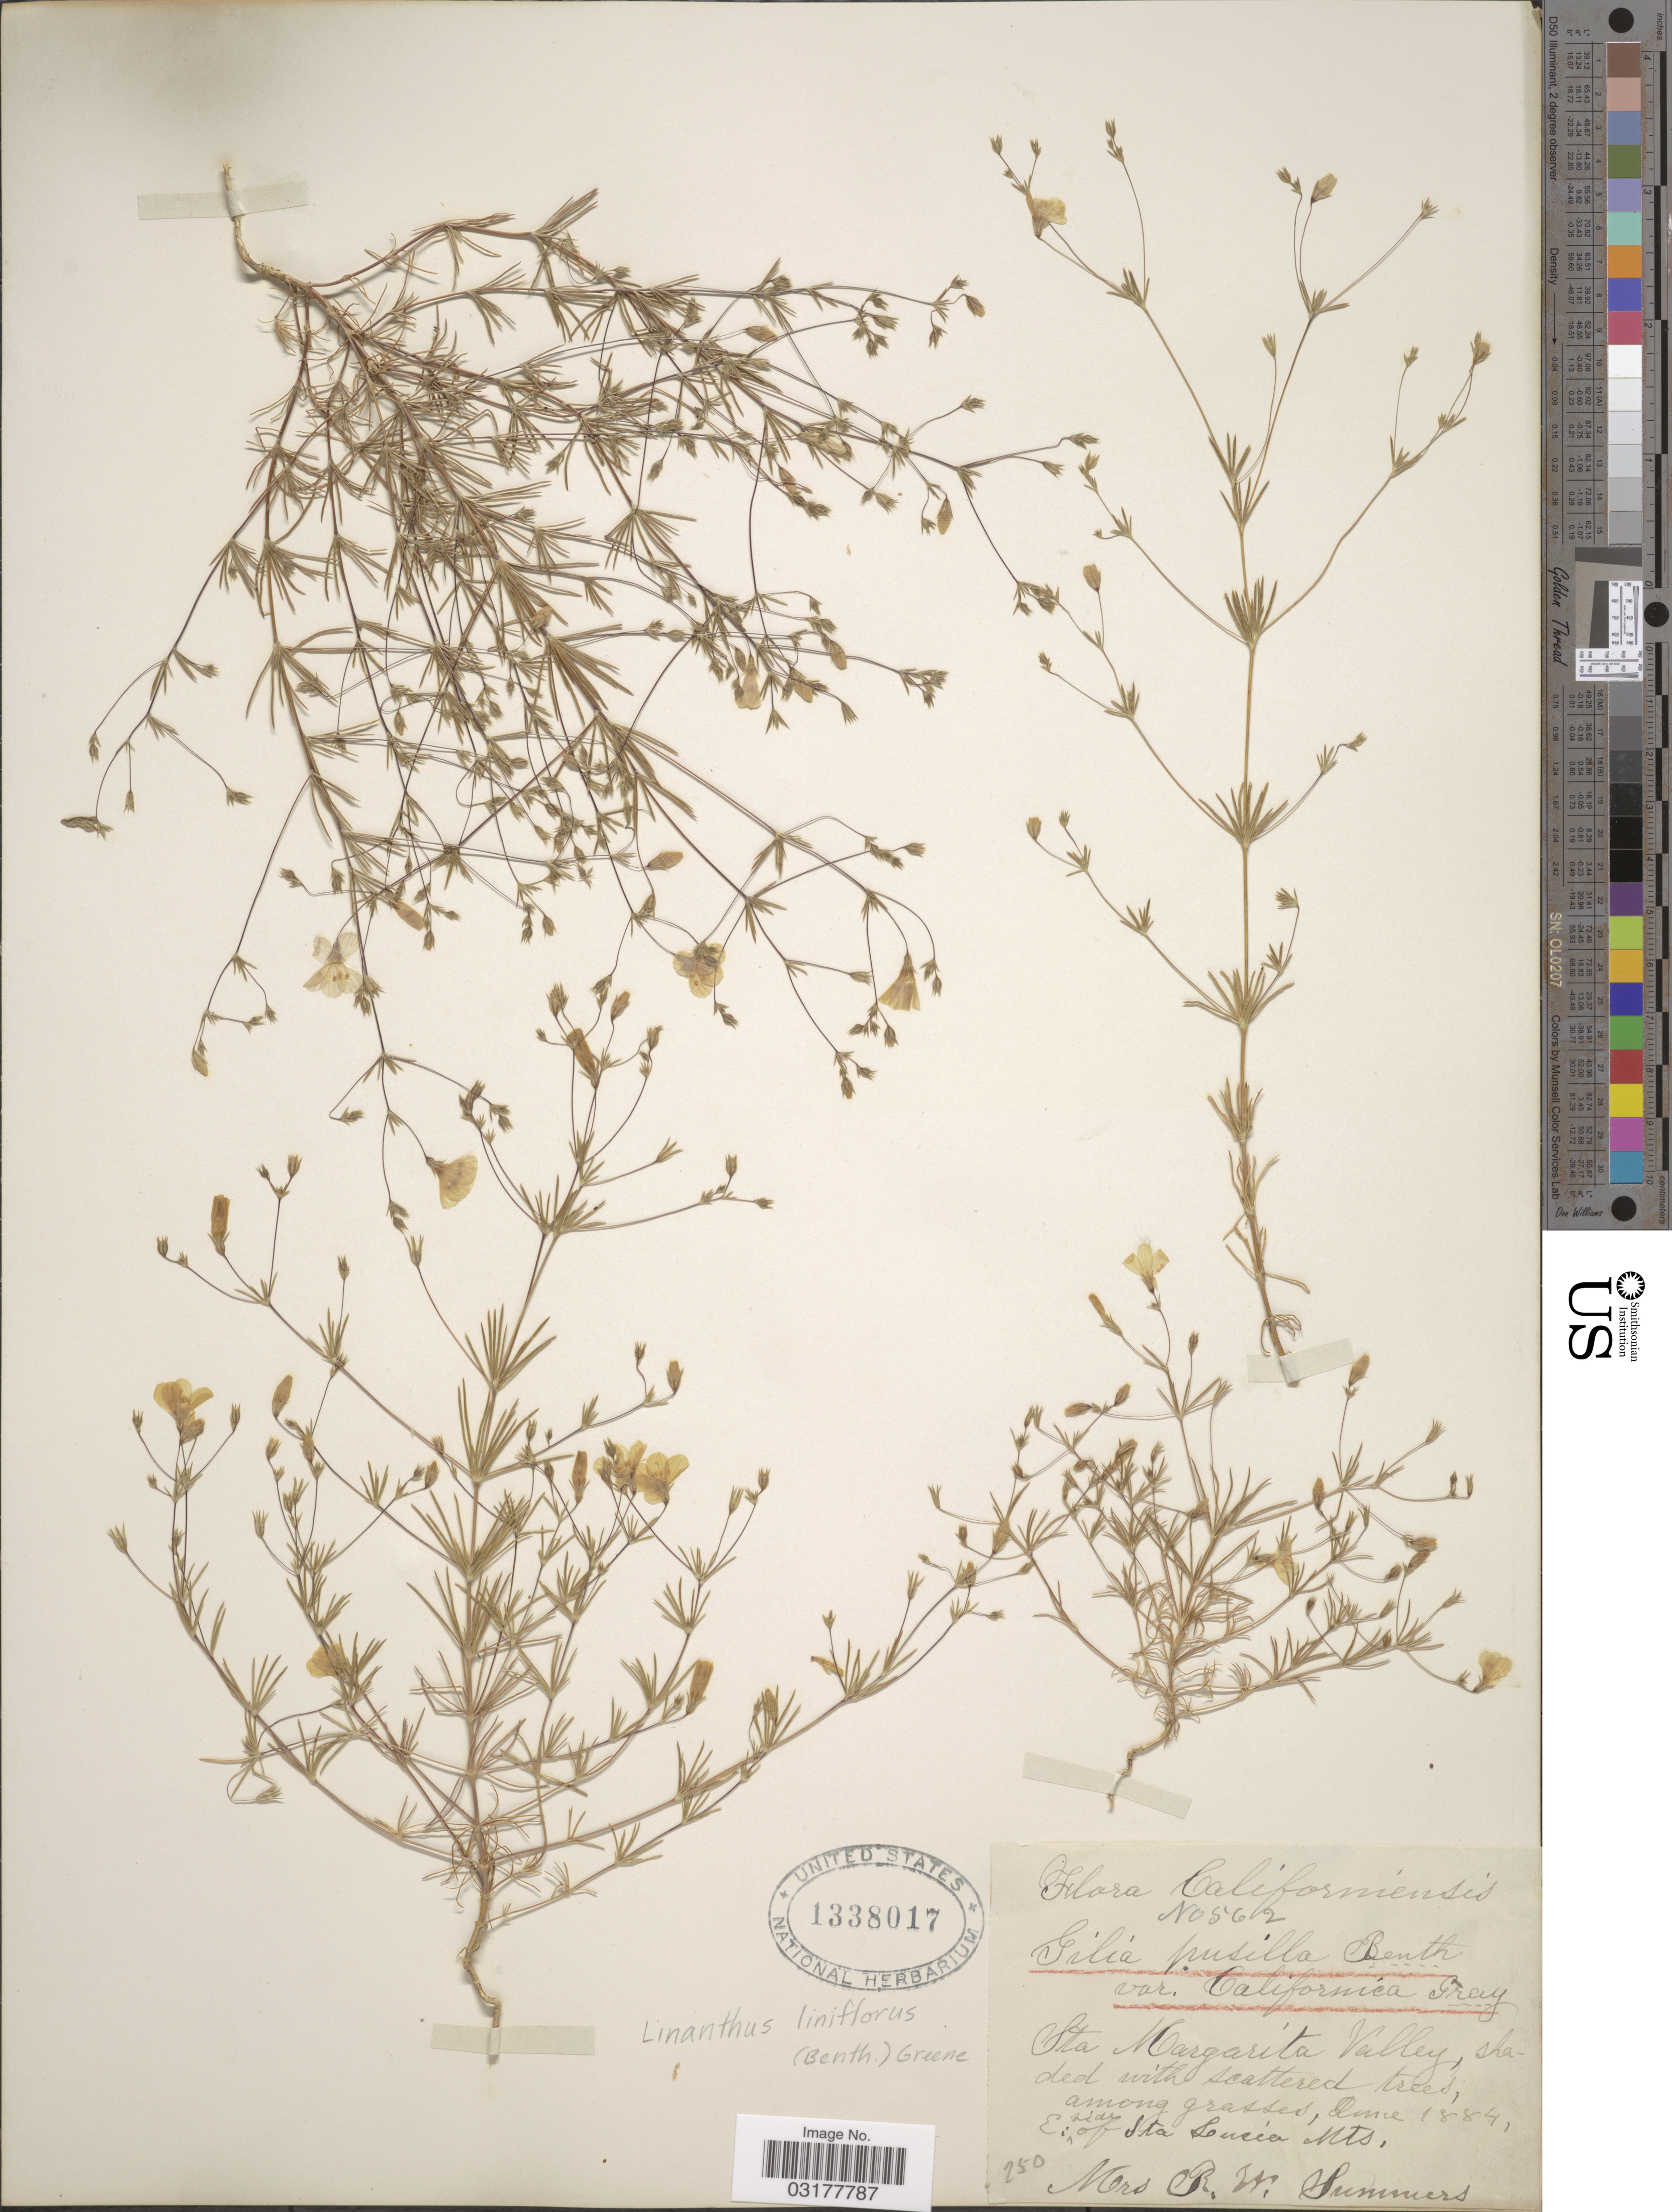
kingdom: Plantae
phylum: Tracheophyta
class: Magnoliopsida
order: Ericales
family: Polemoniaceae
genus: Leptosiphon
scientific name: Leptosiphon liniflorus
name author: (Benth.) J.M. Porter & L.A. Johnson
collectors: R. Summers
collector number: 562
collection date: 1884-06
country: United States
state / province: California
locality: Sta Margarita Valley. E side of Sta Lucia Mts.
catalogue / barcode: US 1338017